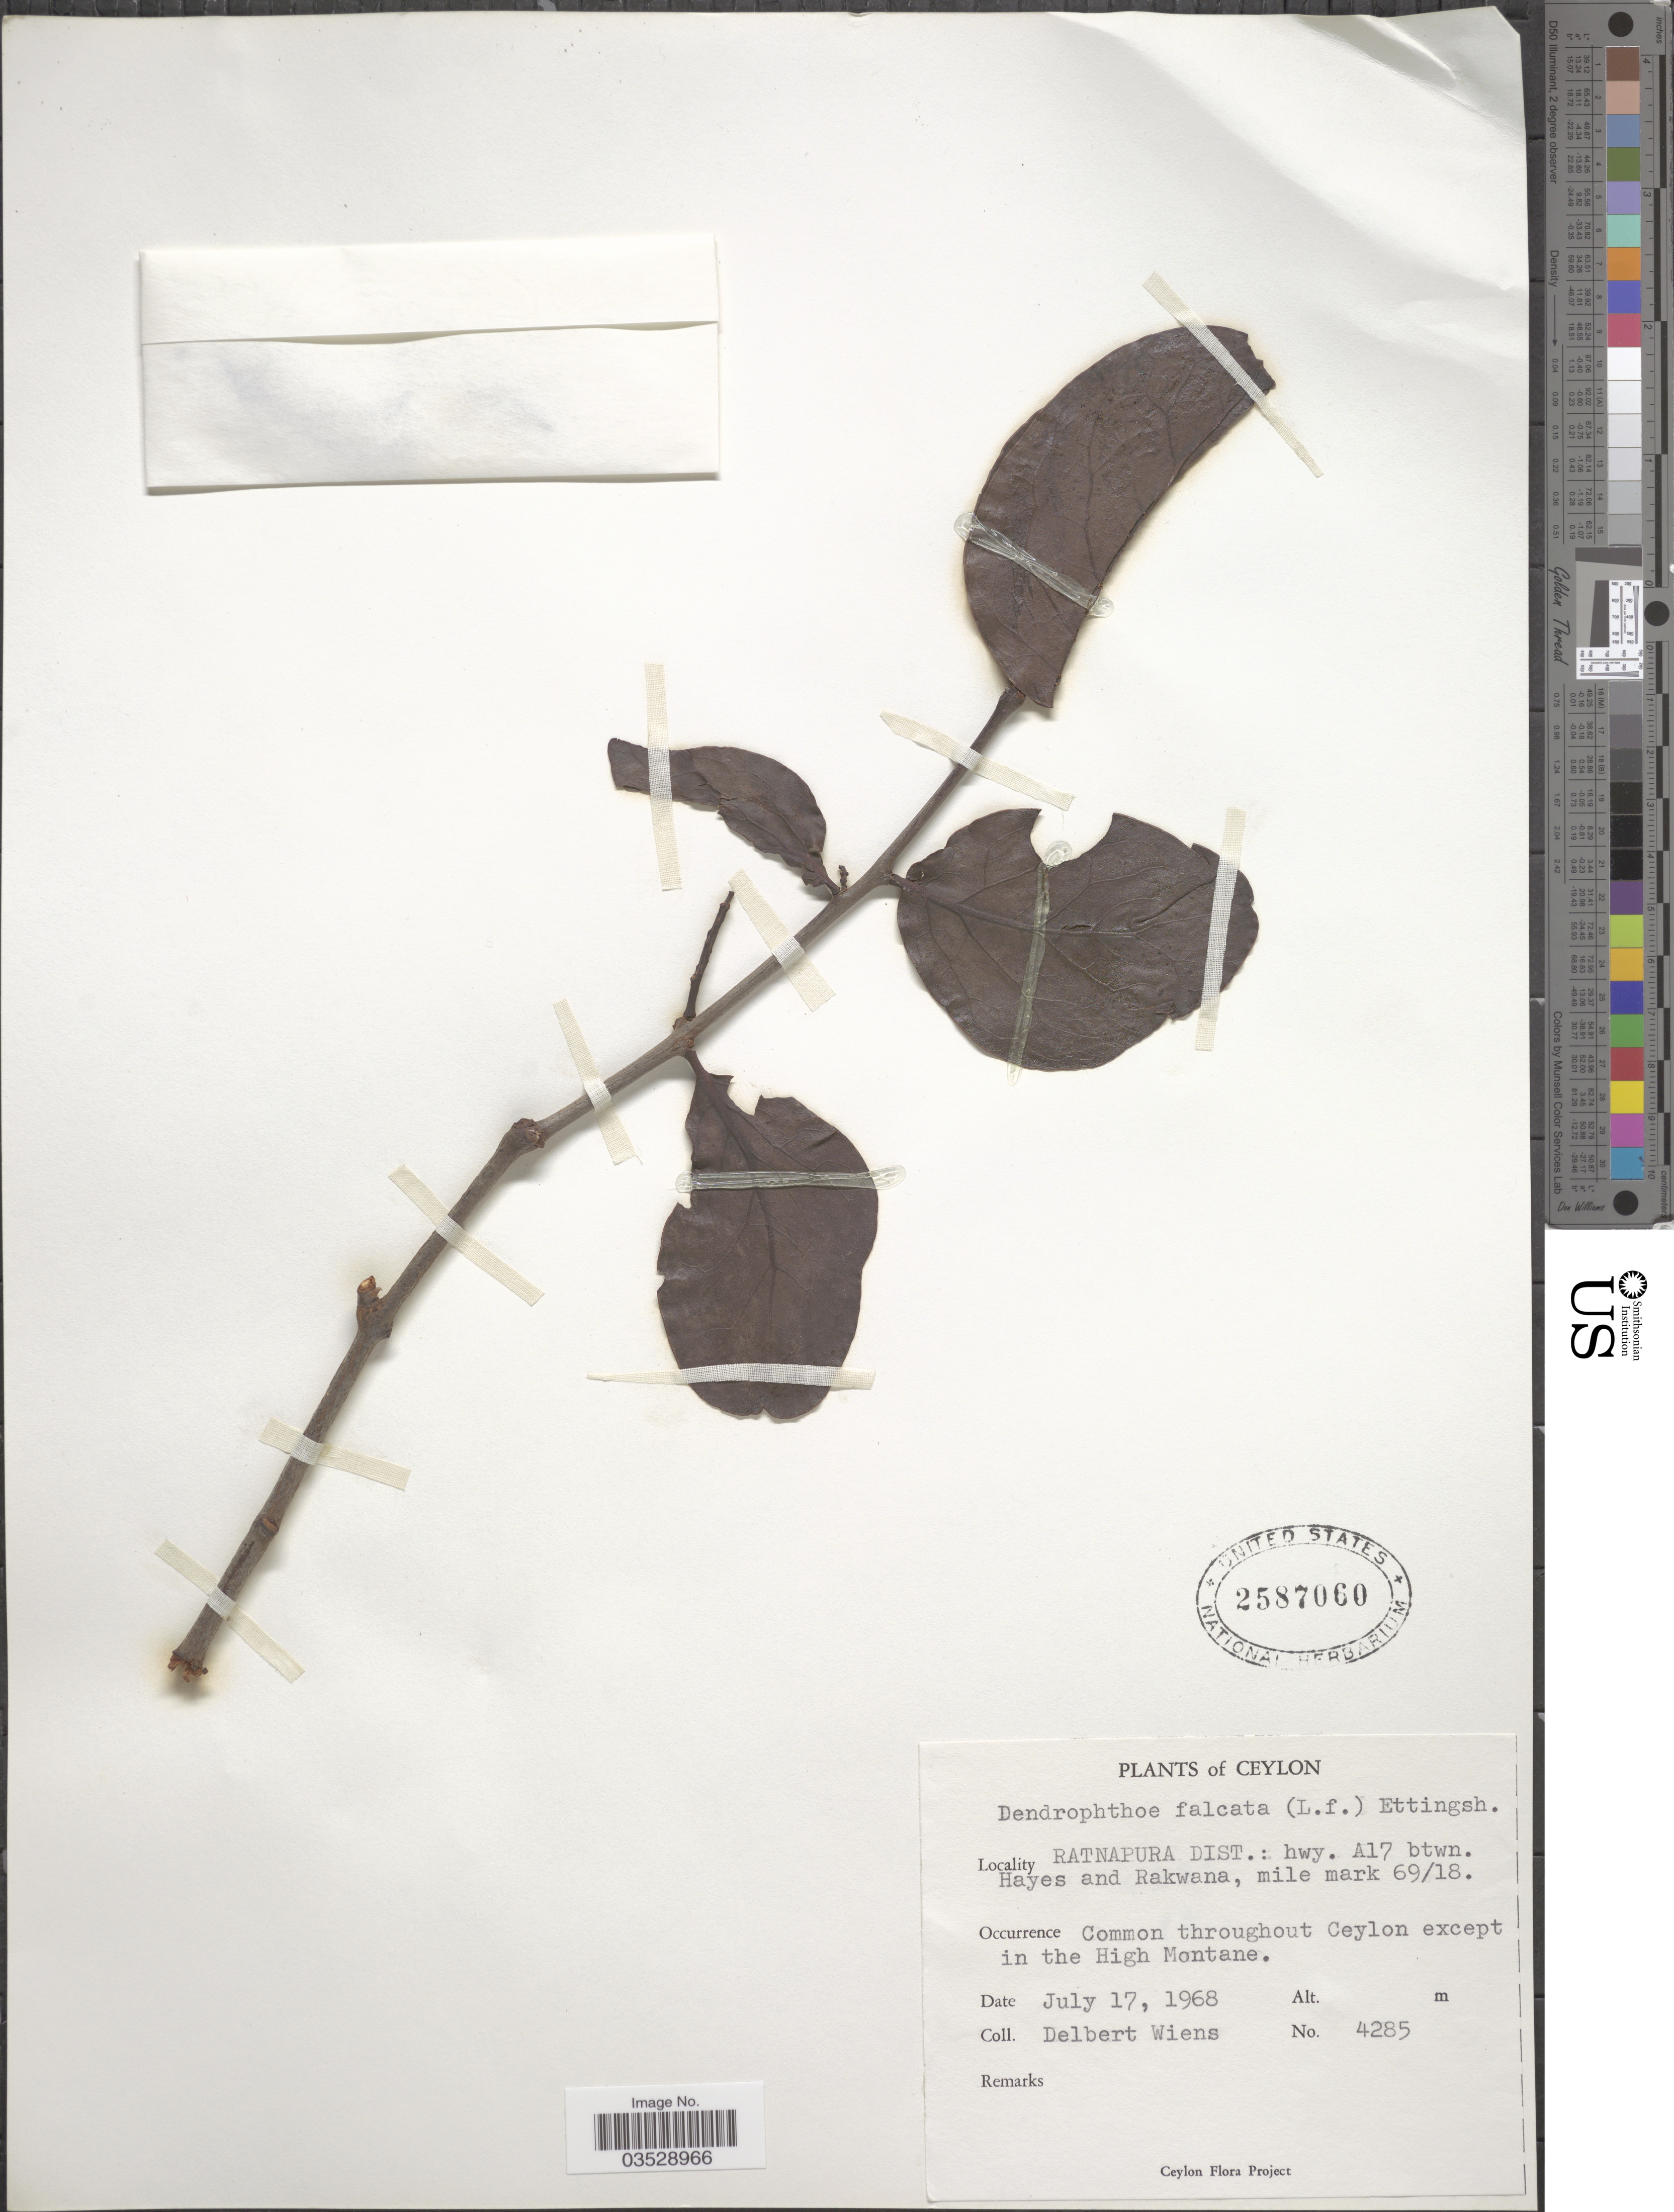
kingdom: Plantae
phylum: Tracheophyta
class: Magnoliopsida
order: Santalales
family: Loranthaceae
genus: Dendrophthoe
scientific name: Dendrophthoe falcata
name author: (L. f.) Ettingsh.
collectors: D. Wiens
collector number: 4285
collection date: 1968-07-17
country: Sri Lanka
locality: Ceylon. Ratnapura Dist.: hwy. A17 btwn. Hayes and Rakwana, mile mark 69/18. Common throughout Ceylon except in the High Montane.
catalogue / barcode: US 2587060